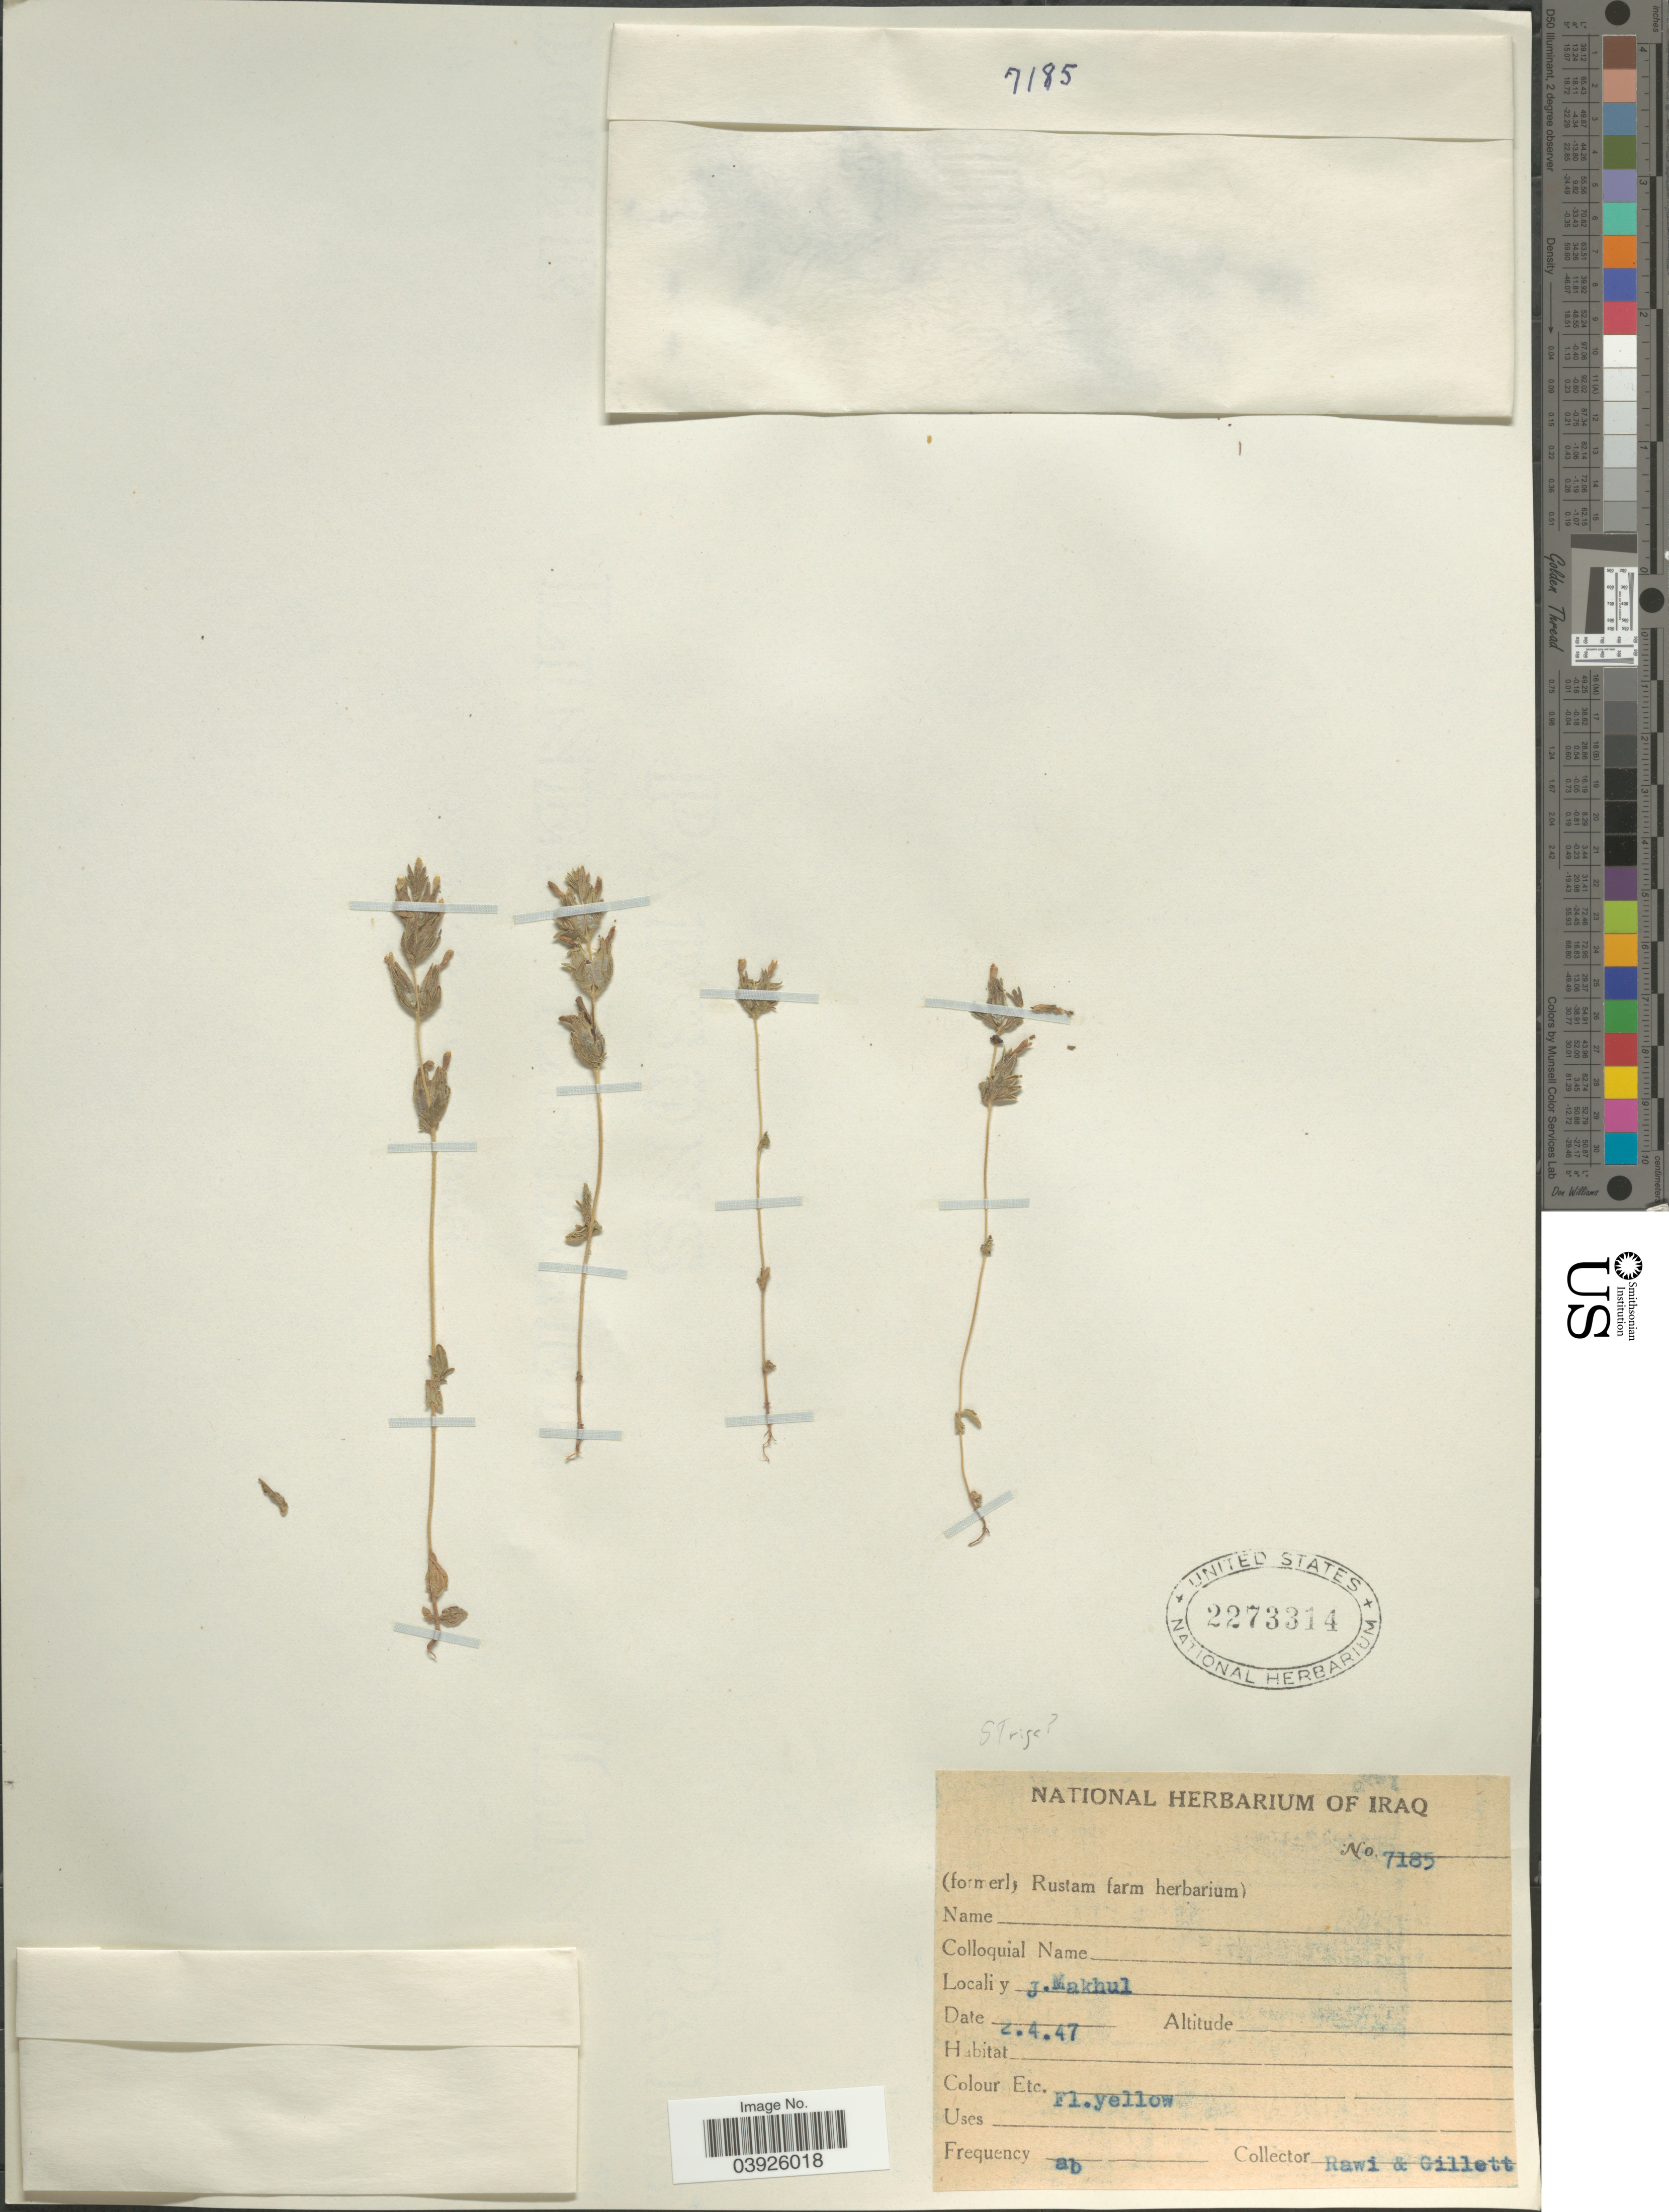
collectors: -. Rawi & Gillett, --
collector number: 7185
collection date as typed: Transcribed d/m/y: 2/4/47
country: Iraq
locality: J. Makhul.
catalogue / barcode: US 2273314